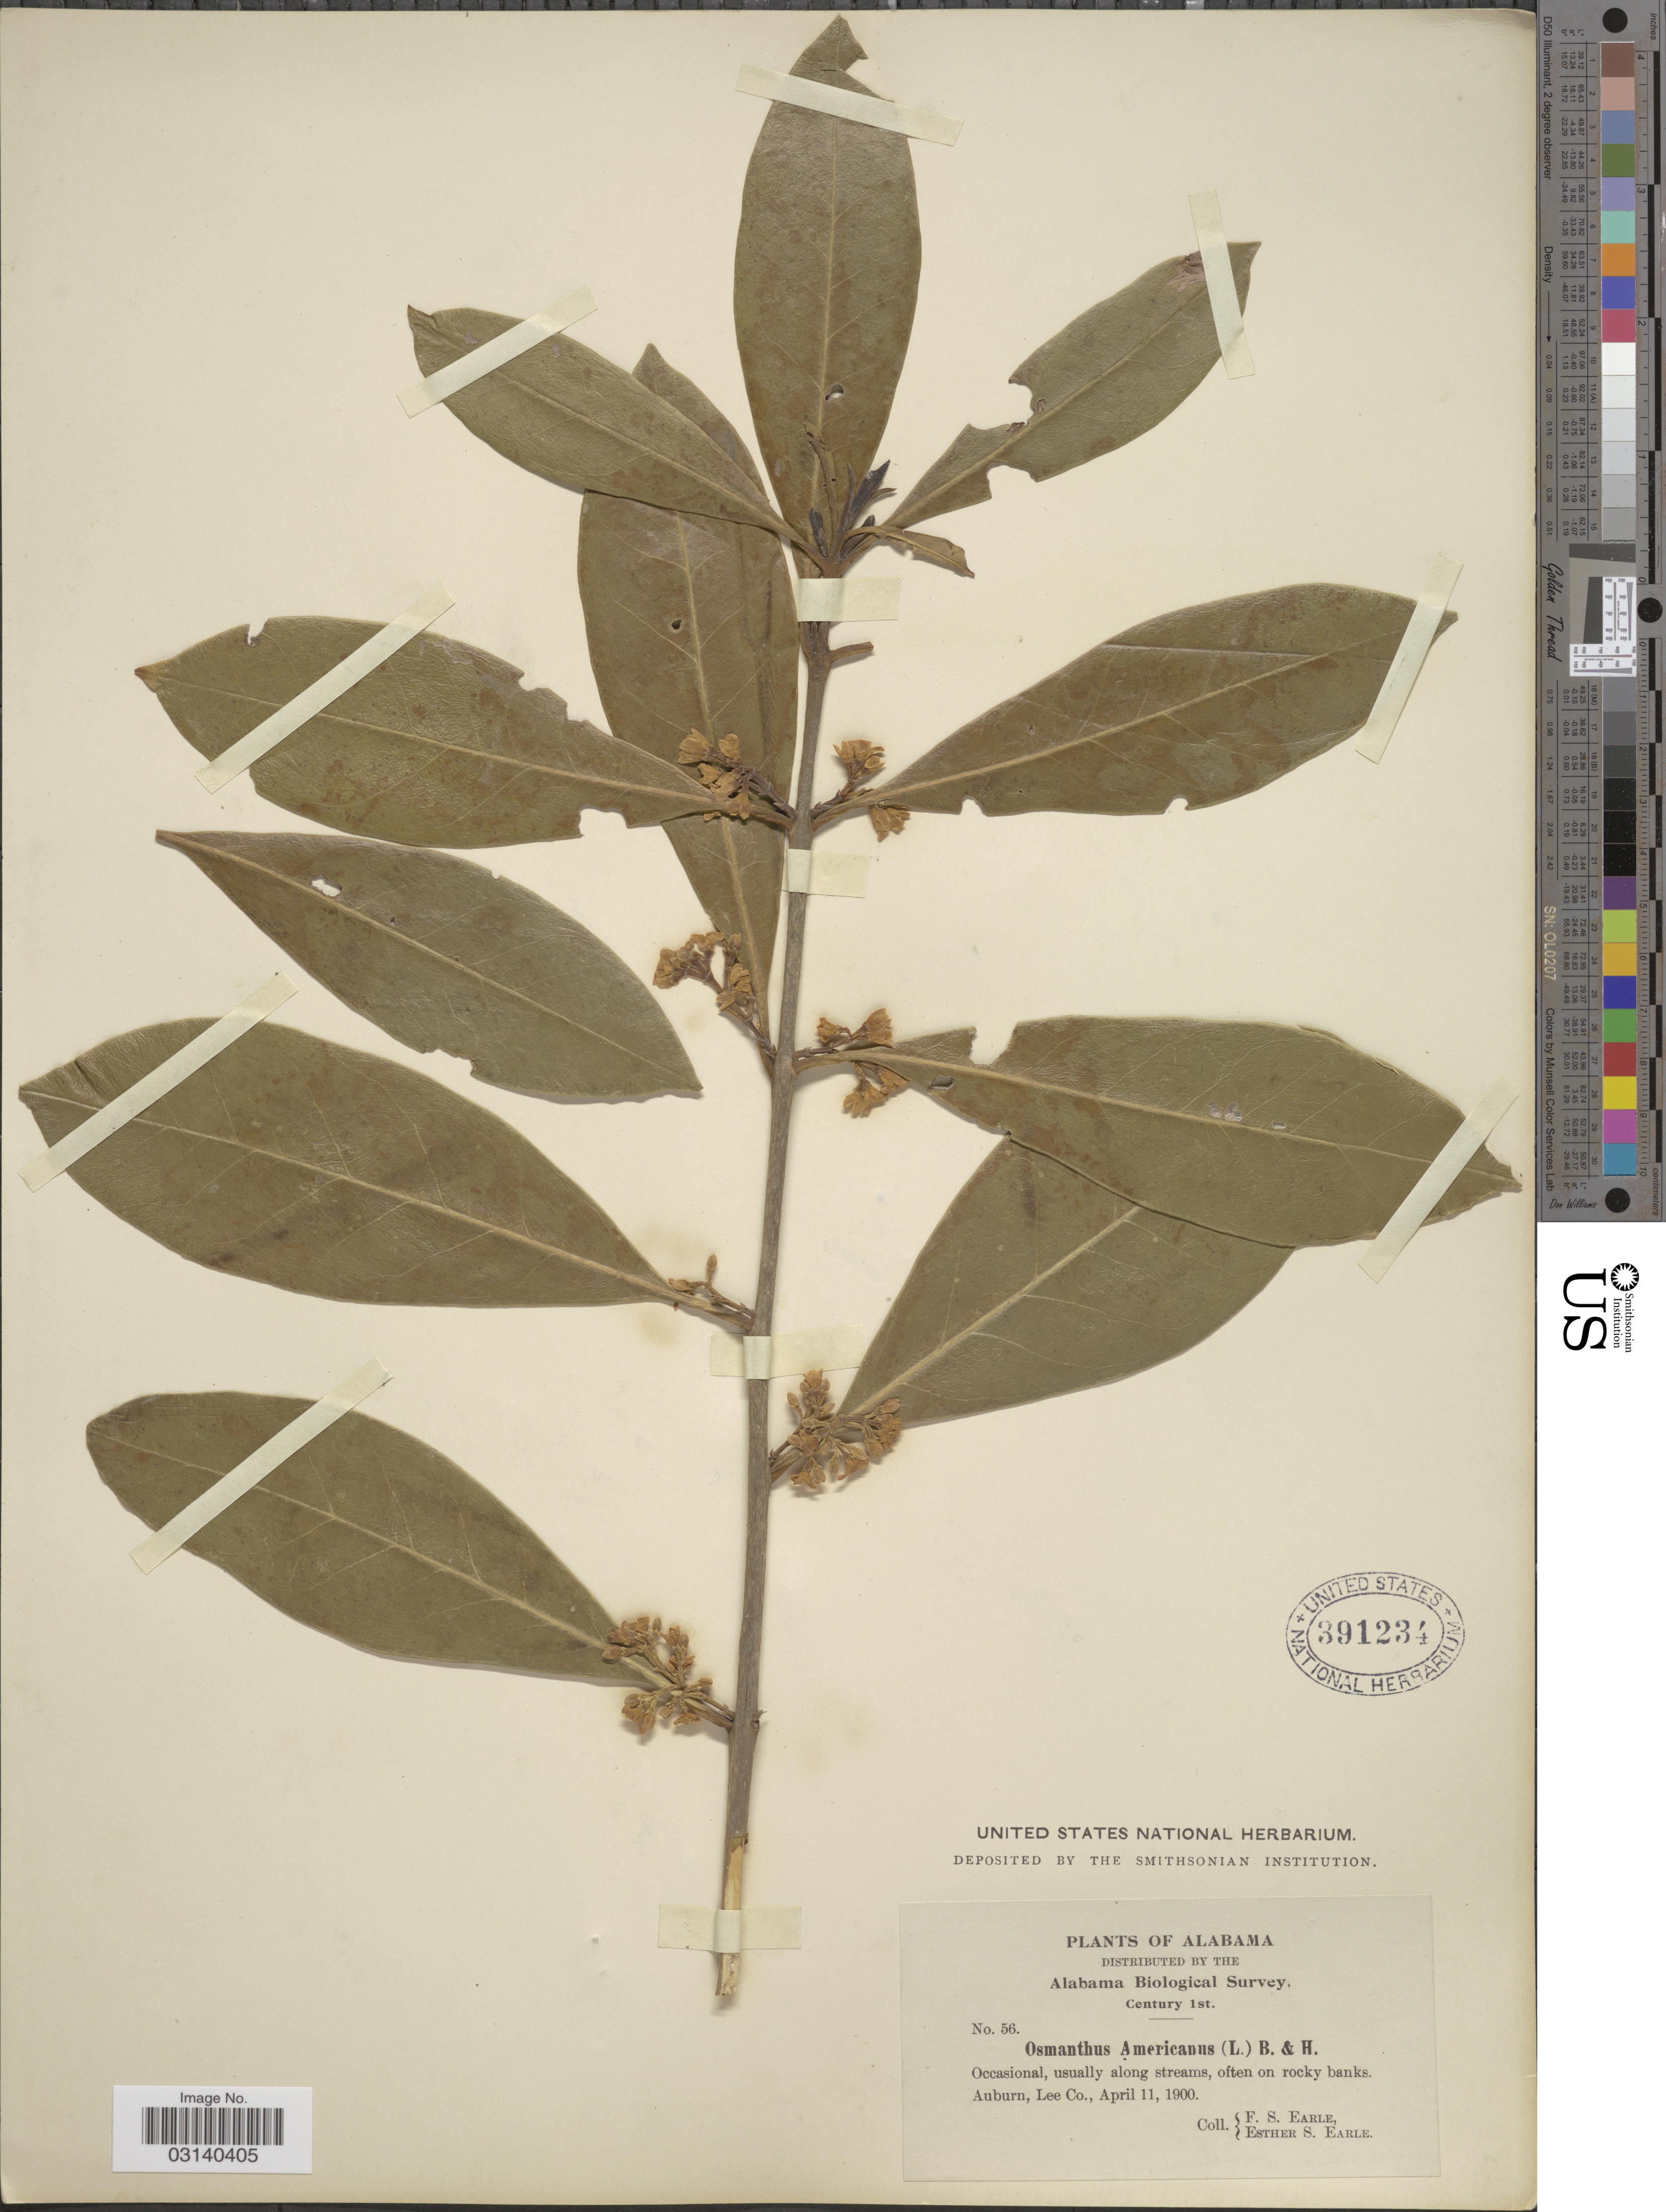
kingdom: Plantae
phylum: Tracheophyta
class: Magnoliopsida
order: Lamiales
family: Oleaceae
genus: Osmanthus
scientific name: Osmanthus americanus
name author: (L.) A. Gray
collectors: F. S. Earle & E. S. Earle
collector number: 56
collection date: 1900-04-11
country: United States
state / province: Alabama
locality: Occasional, usually along streams, often on rocky banks, Auburn, Lee Co.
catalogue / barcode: US 391234